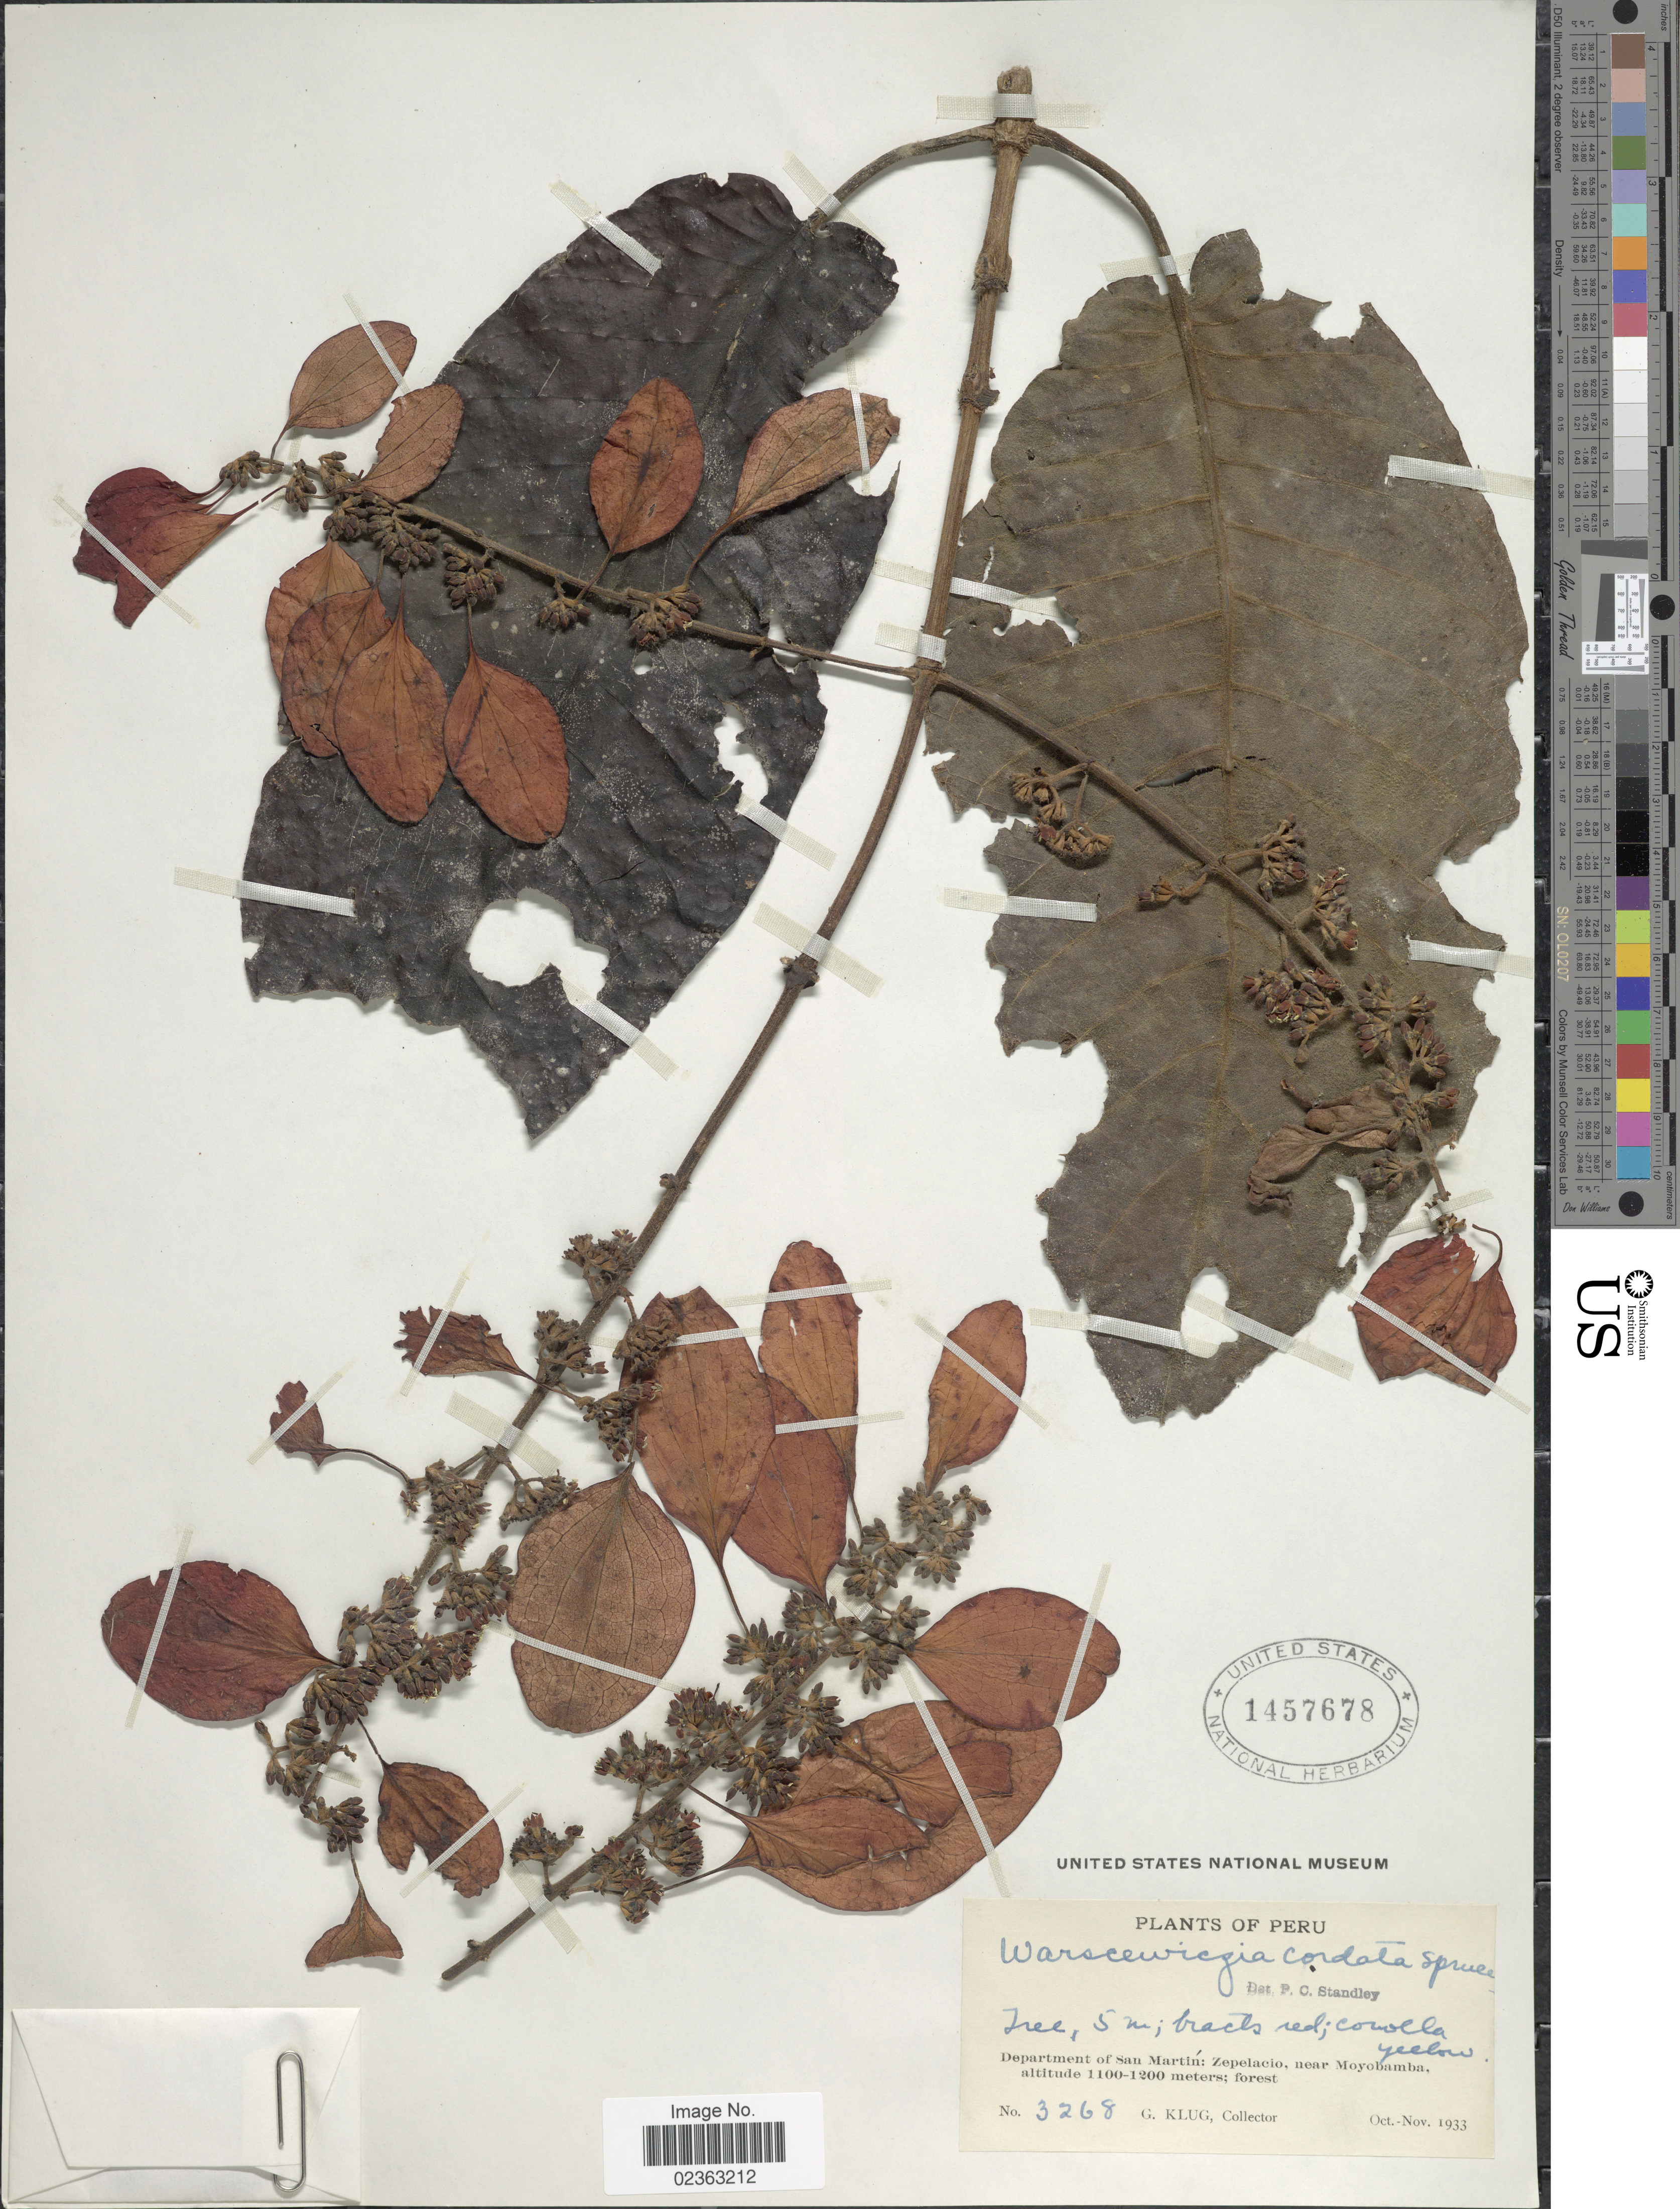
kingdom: Plantae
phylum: Tracheophyta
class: Magnoliopsida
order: Gentianales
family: Rubiaceae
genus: Warszewiczia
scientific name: Warszewiczia cordata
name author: Spruce ex K. Schum.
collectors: G. Klug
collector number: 3268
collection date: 1933-10/1933-11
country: Peru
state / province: San Martín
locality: Zepelacio, near Moyobamba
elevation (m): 1100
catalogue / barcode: US 1457678